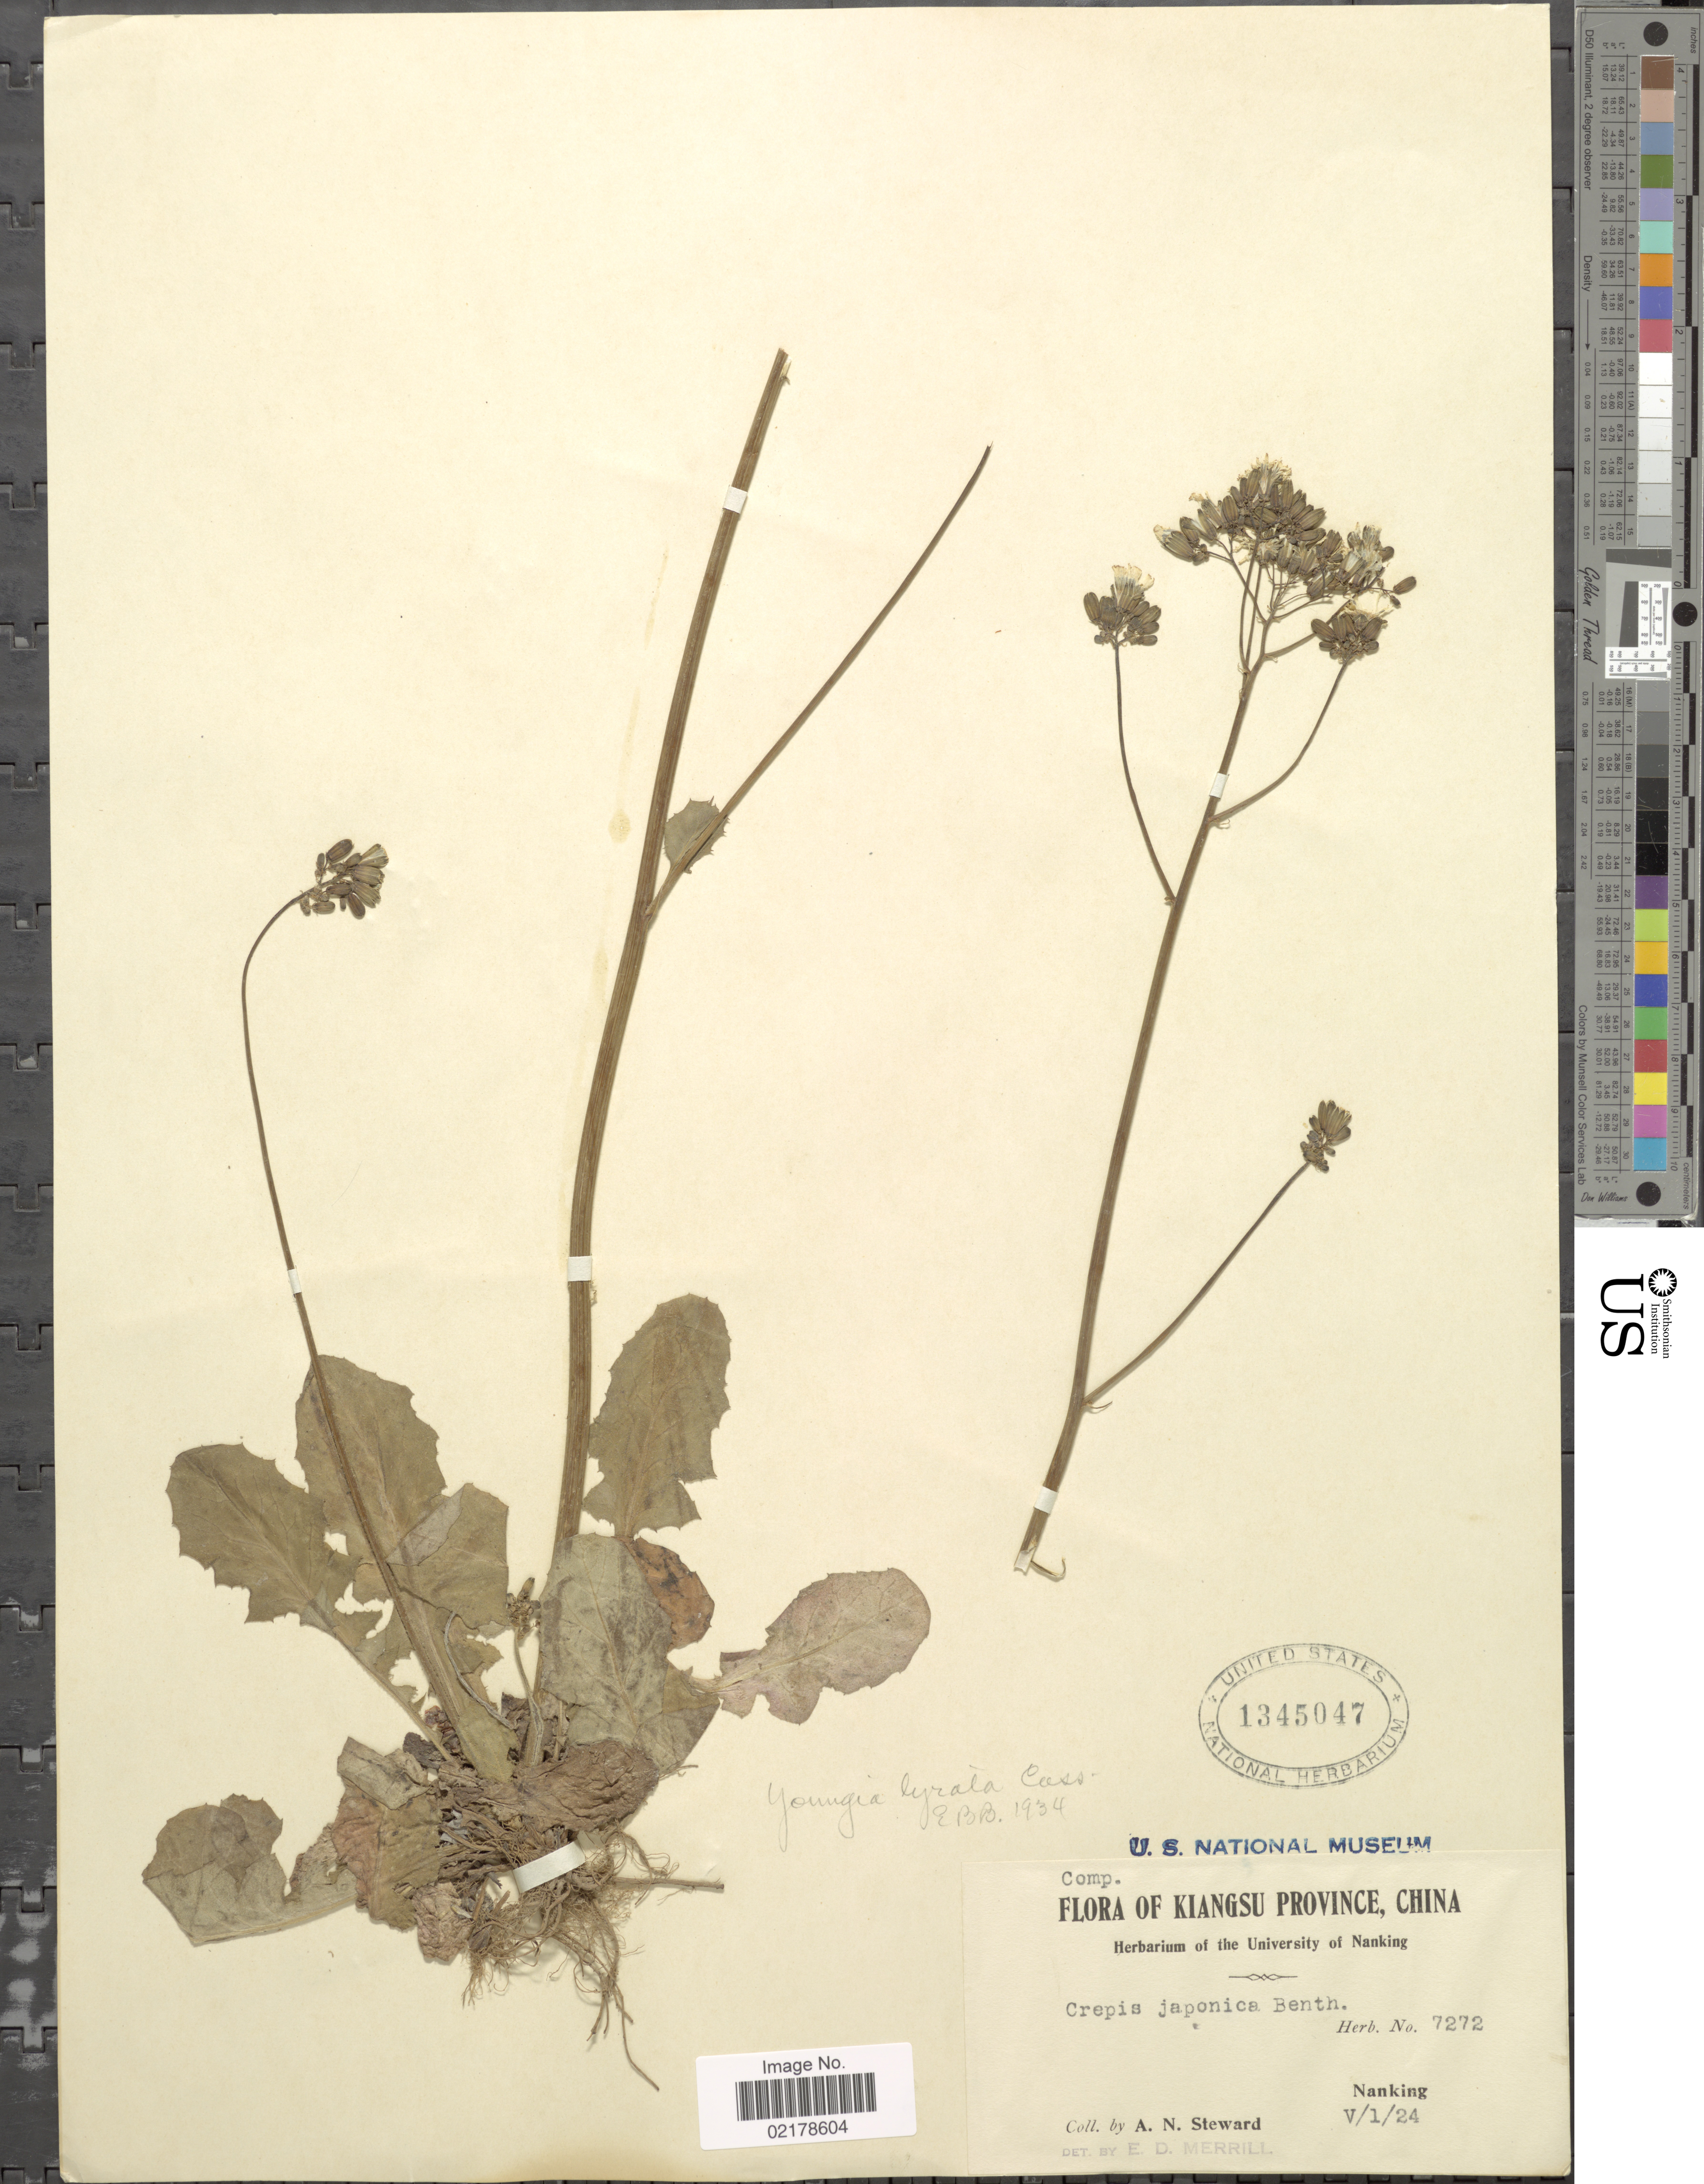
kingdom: Plantae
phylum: Tracheophyta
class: Magnoliopsida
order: Asterales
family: Asteraceae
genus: Youngia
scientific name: Youngia japonica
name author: (L.) DC.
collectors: A. N. Steward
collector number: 7272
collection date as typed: Transcribed d/m/y: 1/5/24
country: China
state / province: Jiangsu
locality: Kiangsu Province, Nanking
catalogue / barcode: US 1345047